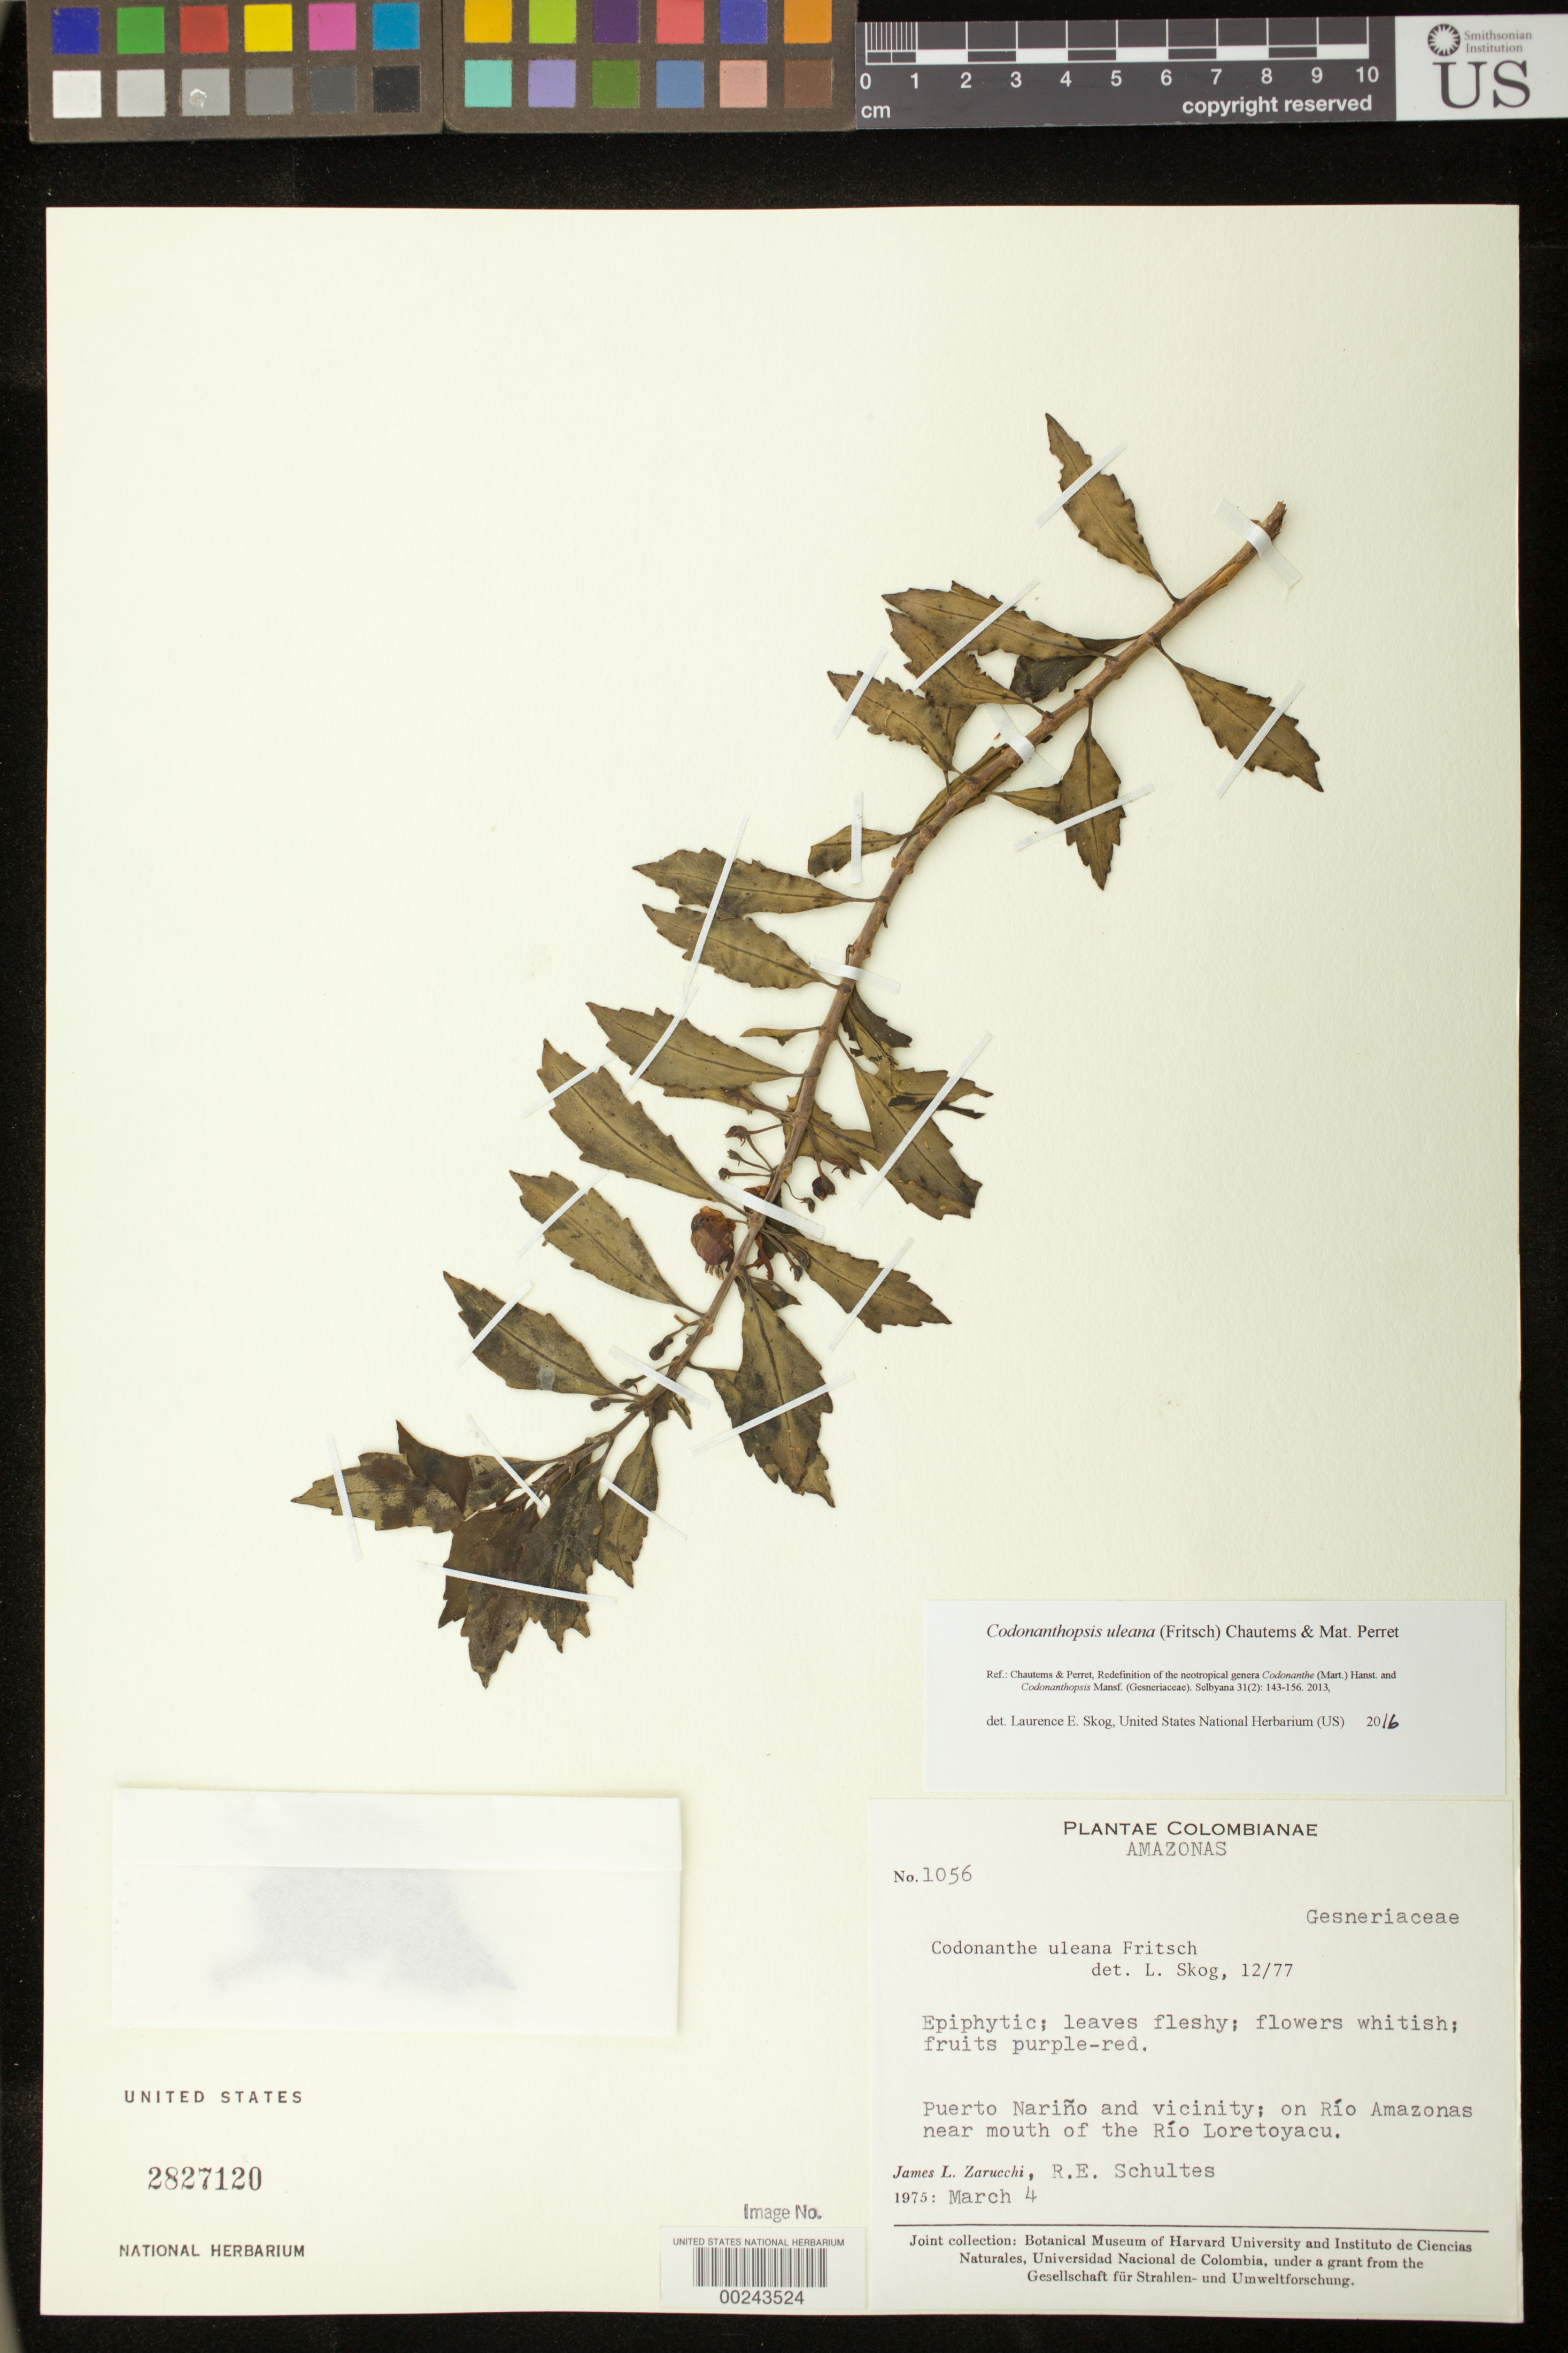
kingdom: Plantae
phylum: Tracheophyta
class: Magnoliopsida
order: Lamiales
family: Gesneriaceae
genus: Codonanthopsis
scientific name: Codonanthopsis uleana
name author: (Fritsch) Chautems & Mat.Perret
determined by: Skog, Laurence E.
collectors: J. L. Zarucchi & R. E. Schultes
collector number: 1056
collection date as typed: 04 Mar 1975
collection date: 1975-03-04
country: Colombia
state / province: Amazônas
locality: Puerto Narino and vicinity, on Rio Amazonas near mouth of the Rio Loretoyacu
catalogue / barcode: US 2827120